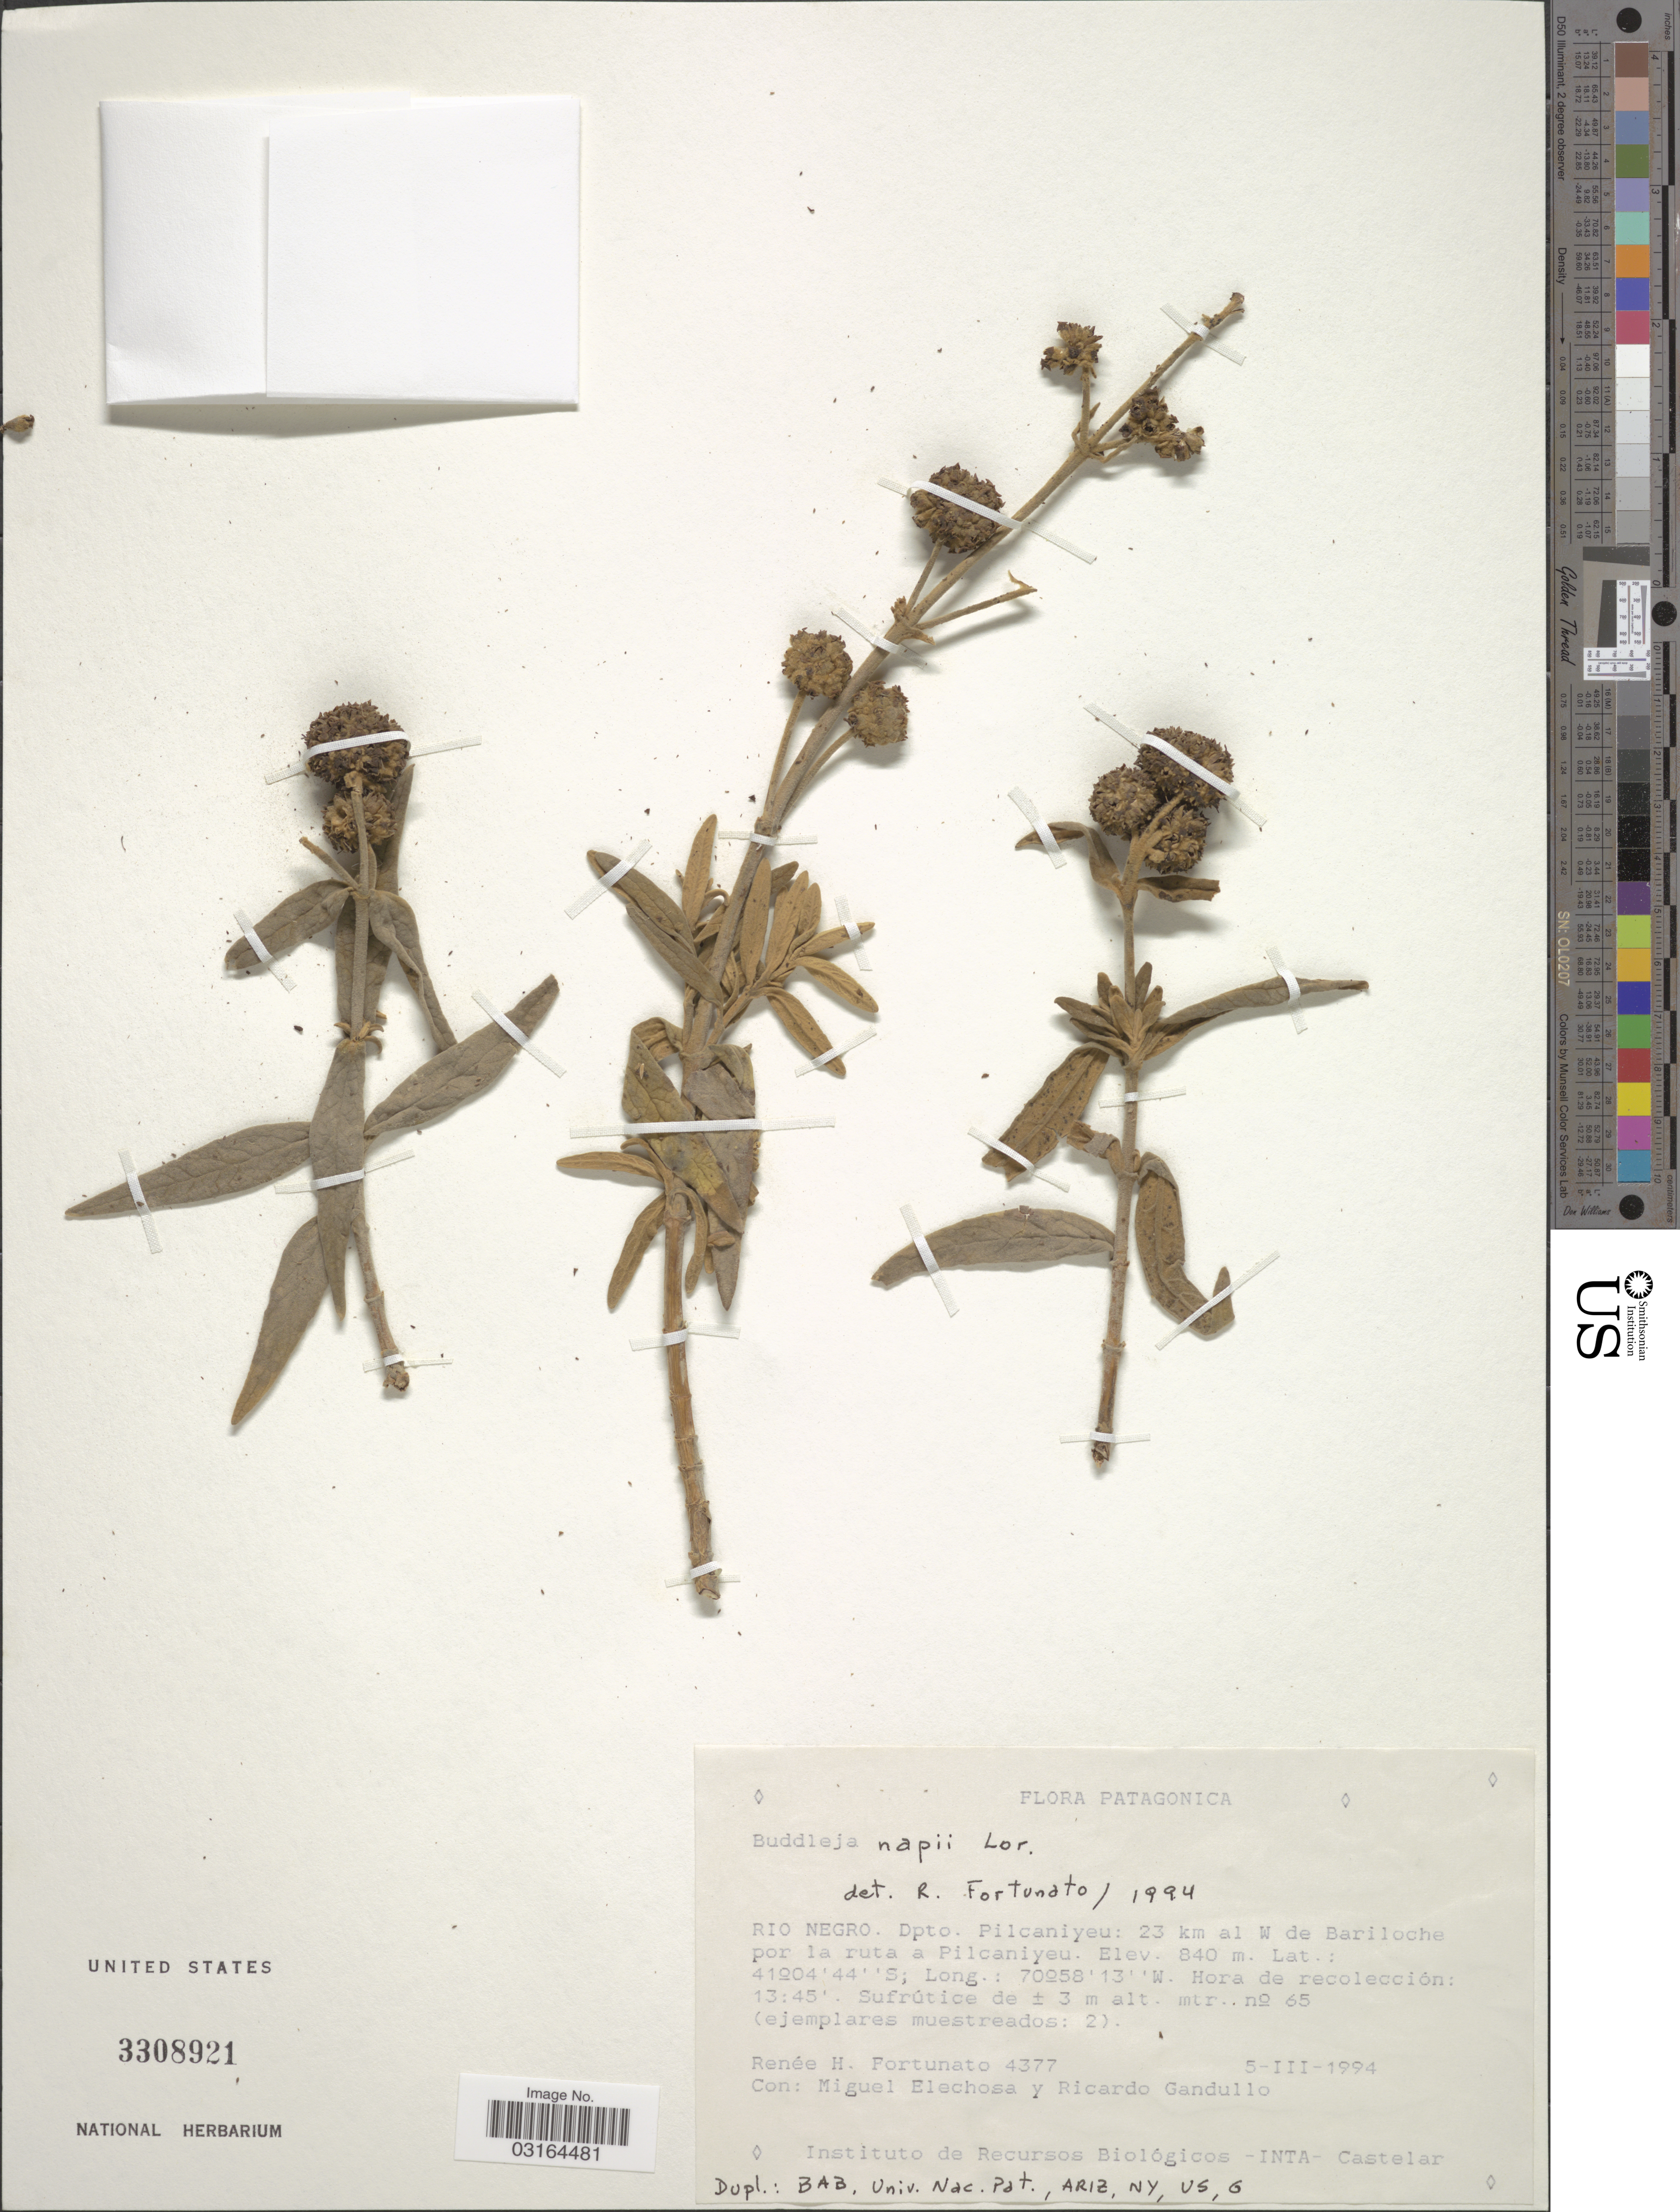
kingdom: Plantae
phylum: Tracheophyta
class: Magnoliopsida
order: Lamiales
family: Scrophulariaceae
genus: Buddleja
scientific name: Buddleja nappii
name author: Lorenz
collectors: R. H. Fortunato, M. Elechosa & R. Gandullo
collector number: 4377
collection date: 1994-03-05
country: Argentina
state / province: Rio Negro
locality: Patagonica. Dpto. Pilcaniyeu: 23 km al W de Bariloche por la ruta a Pilcaniyeu. Patagonica.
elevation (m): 840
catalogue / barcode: US 3308921